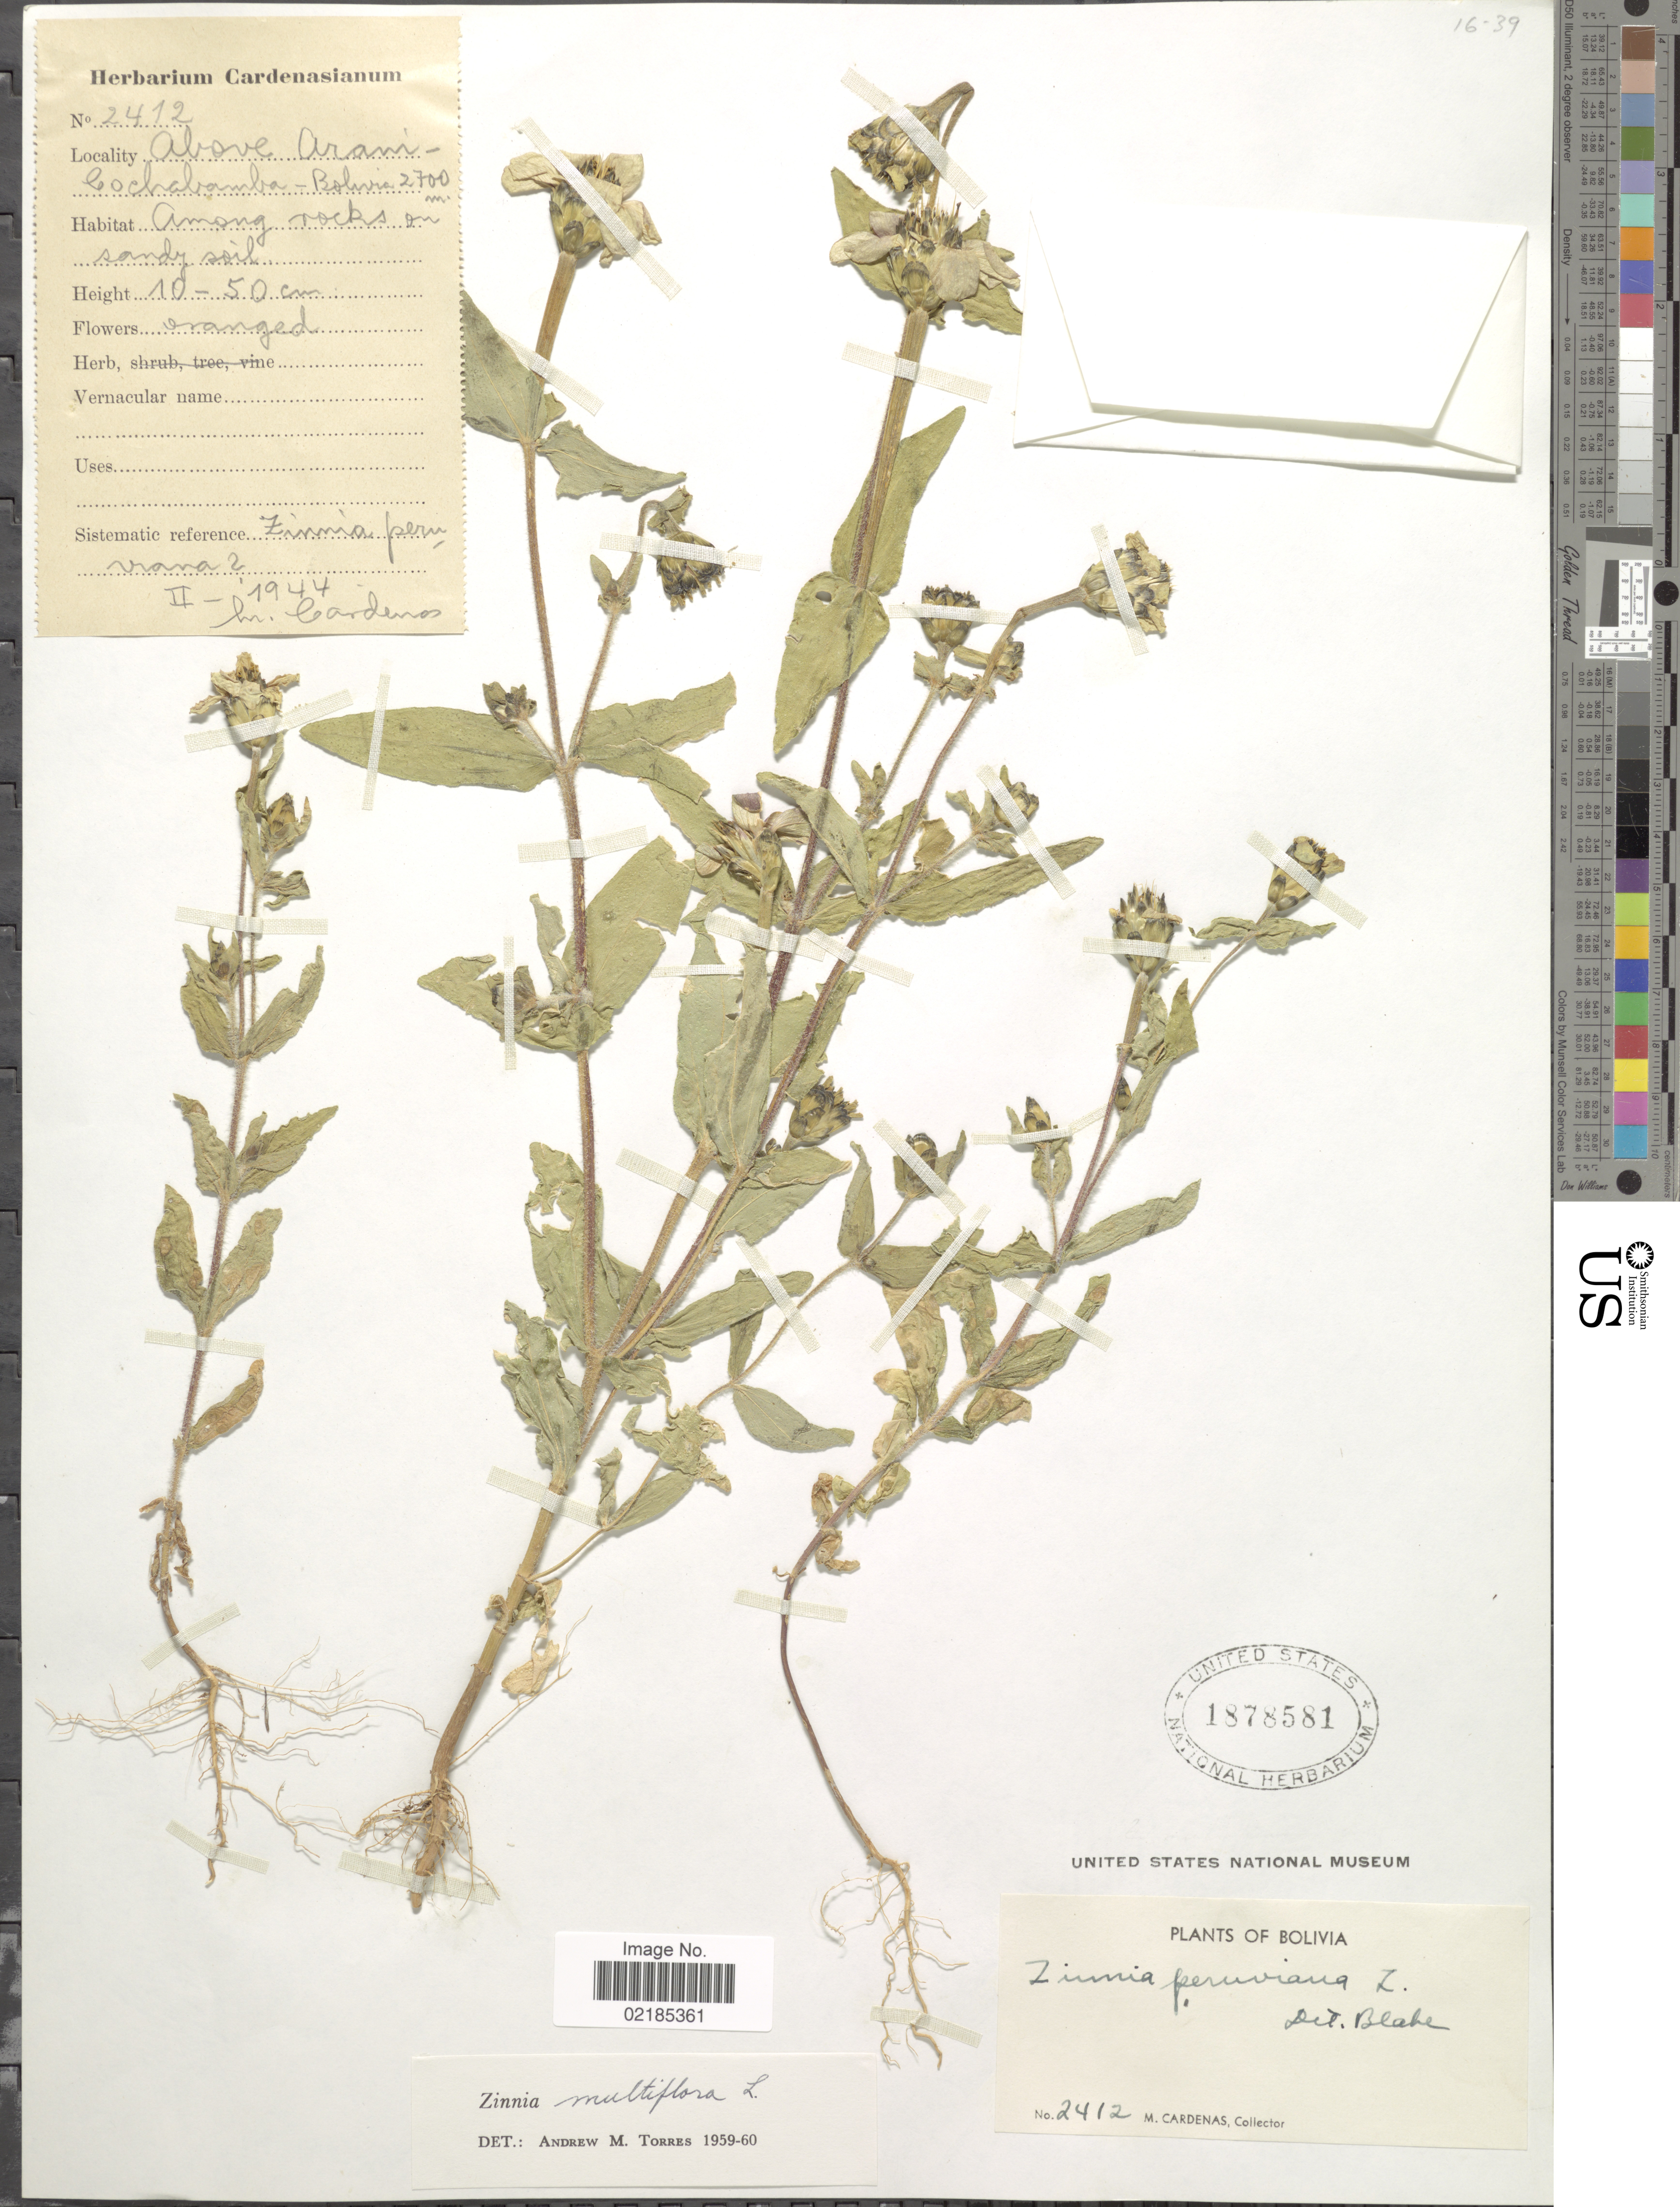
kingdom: Plantae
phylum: Tracheophyta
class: Magnoliopsida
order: Asterales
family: Asteraceae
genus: Zinnia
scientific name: Zinnia multiflora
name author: L.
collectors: M. Cárdenas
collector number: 2412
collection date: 1944-02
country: Bolivia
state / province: Cochabamba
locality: Above Arami-Cochabamba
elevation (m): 2700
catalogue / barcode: US 1878581